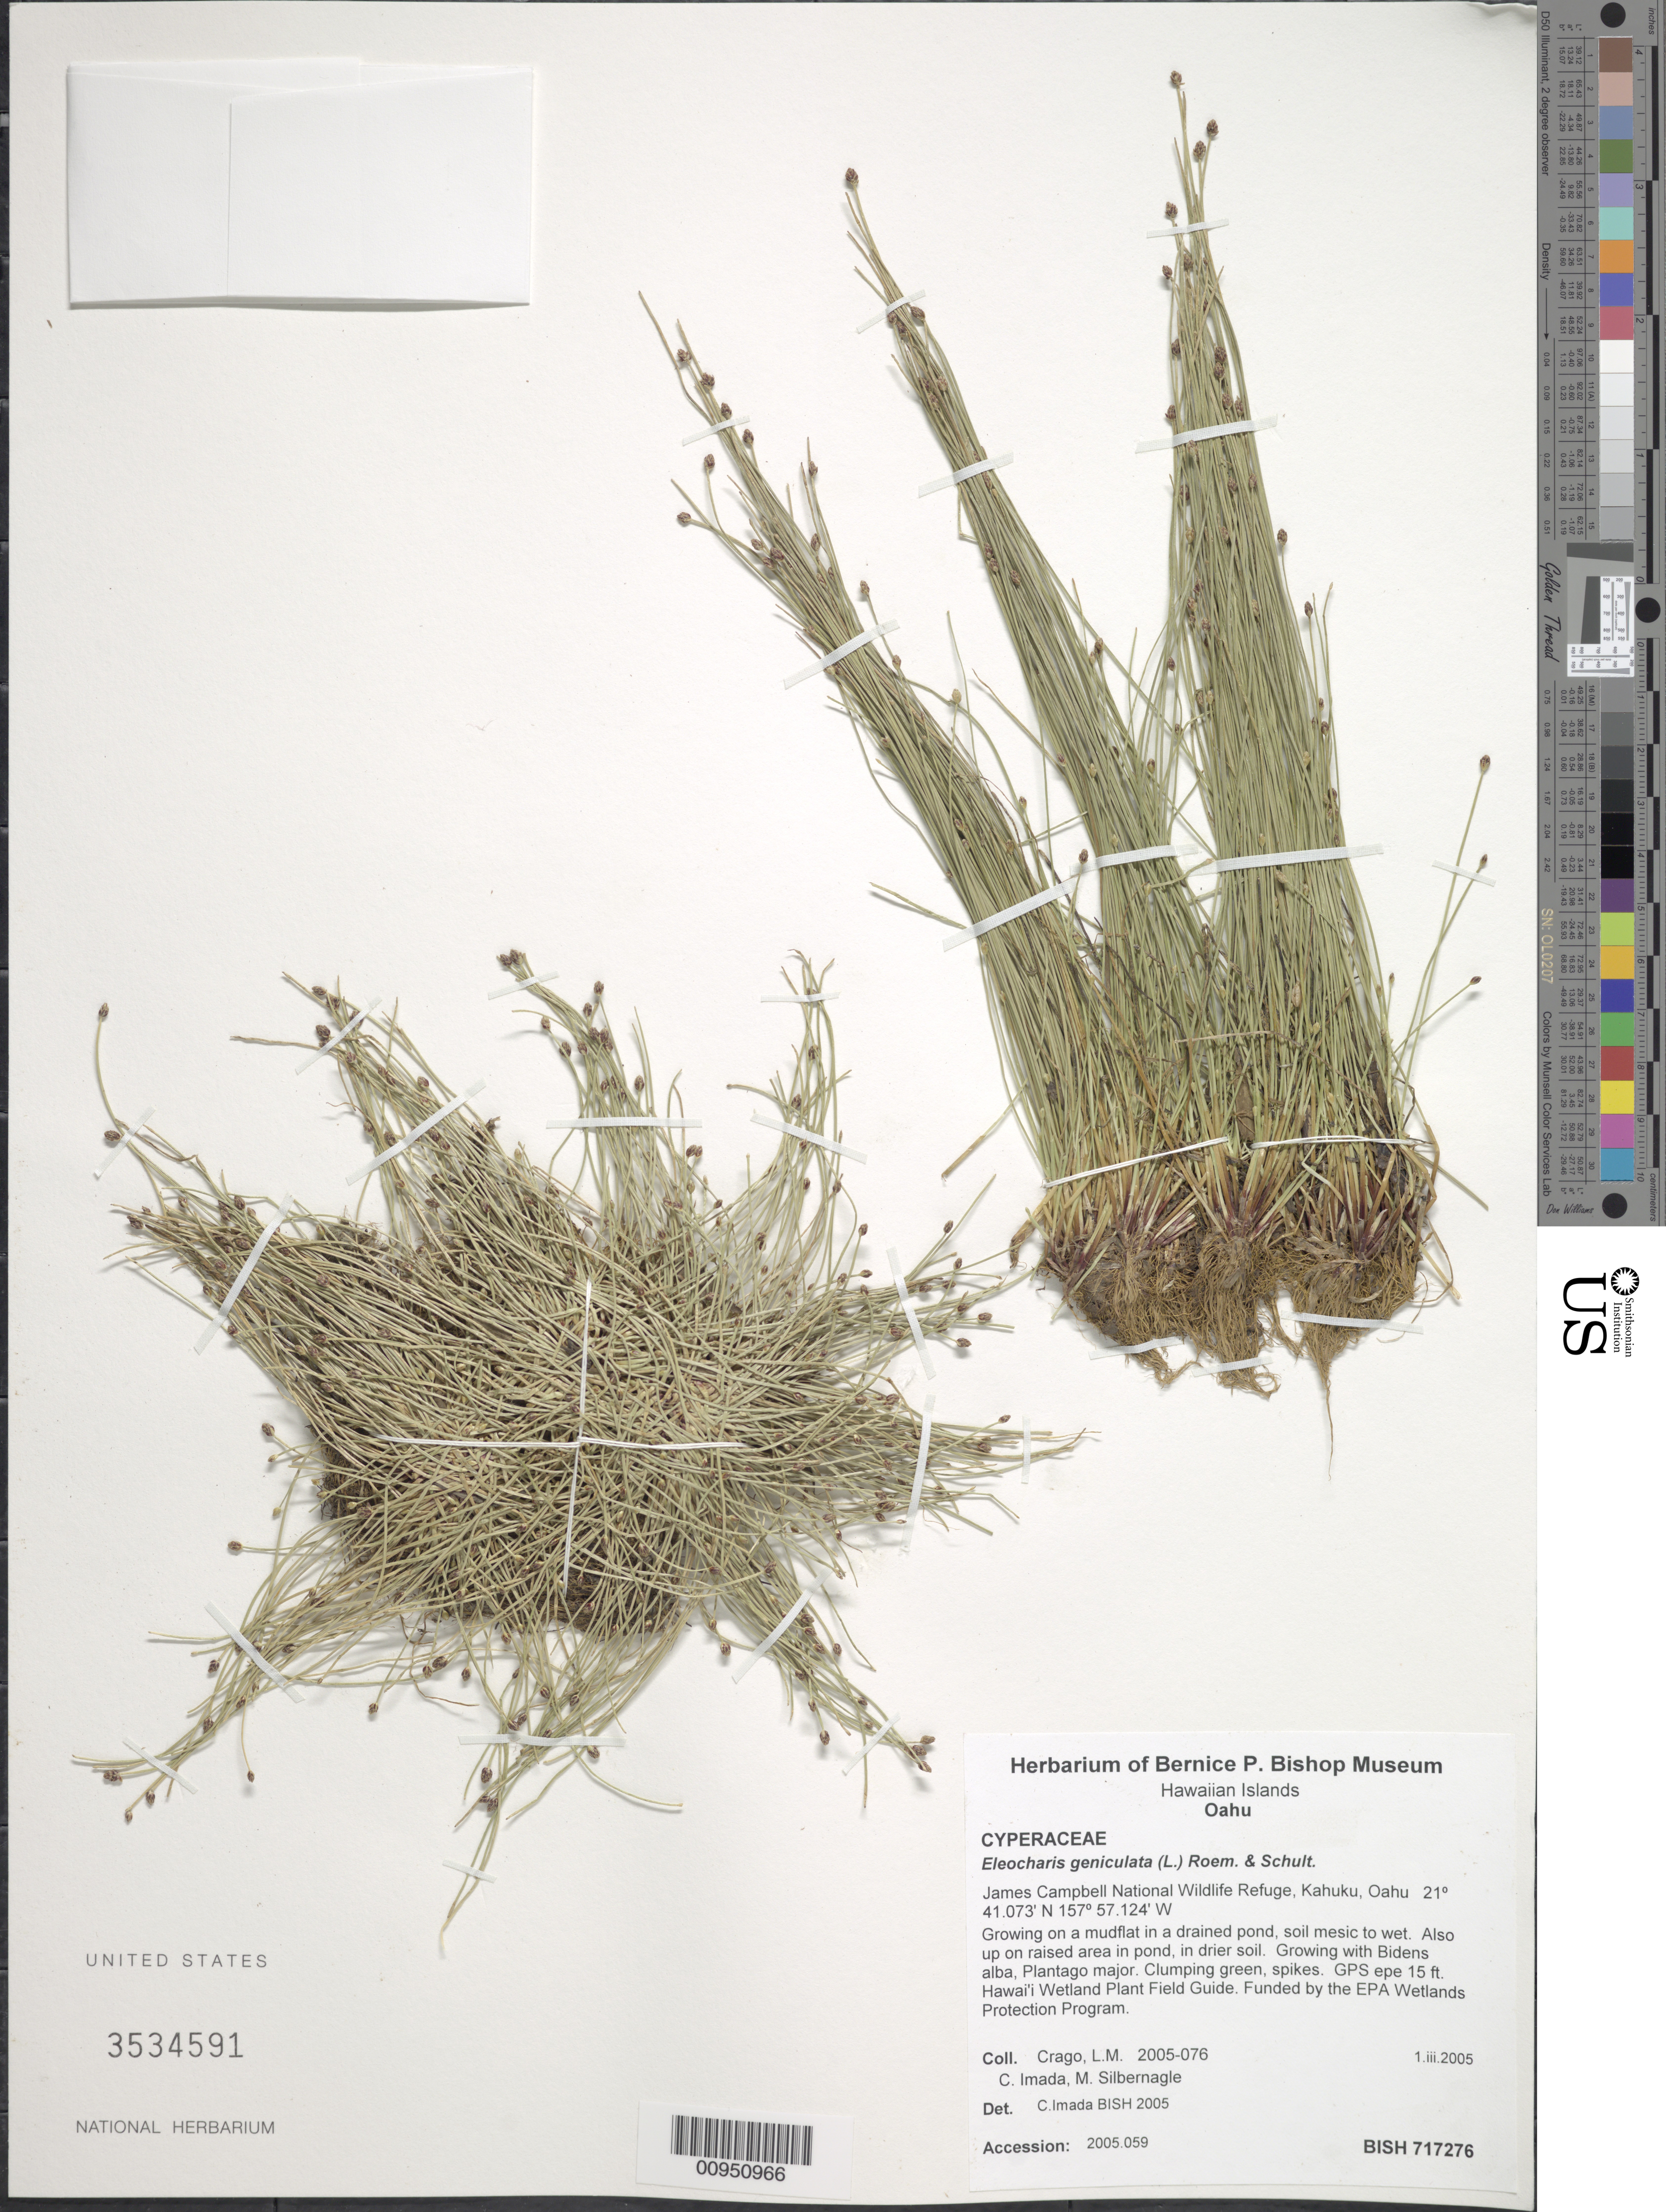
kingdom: Plantae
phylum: Tracheophyta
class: Liliopsida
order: Poales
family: Cyperaceae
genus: Eleocharis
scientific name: Eleocharis geniculata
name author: (L.) Roem. & Schult.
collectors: L. Crago, C. Imada & M. Silbernagle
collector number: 2005-076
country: United States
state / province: Hawaii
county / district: Honolulu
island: Oahu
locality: James Campbell National Wildlife Refuge, Kahuku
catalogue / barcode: US 3534591